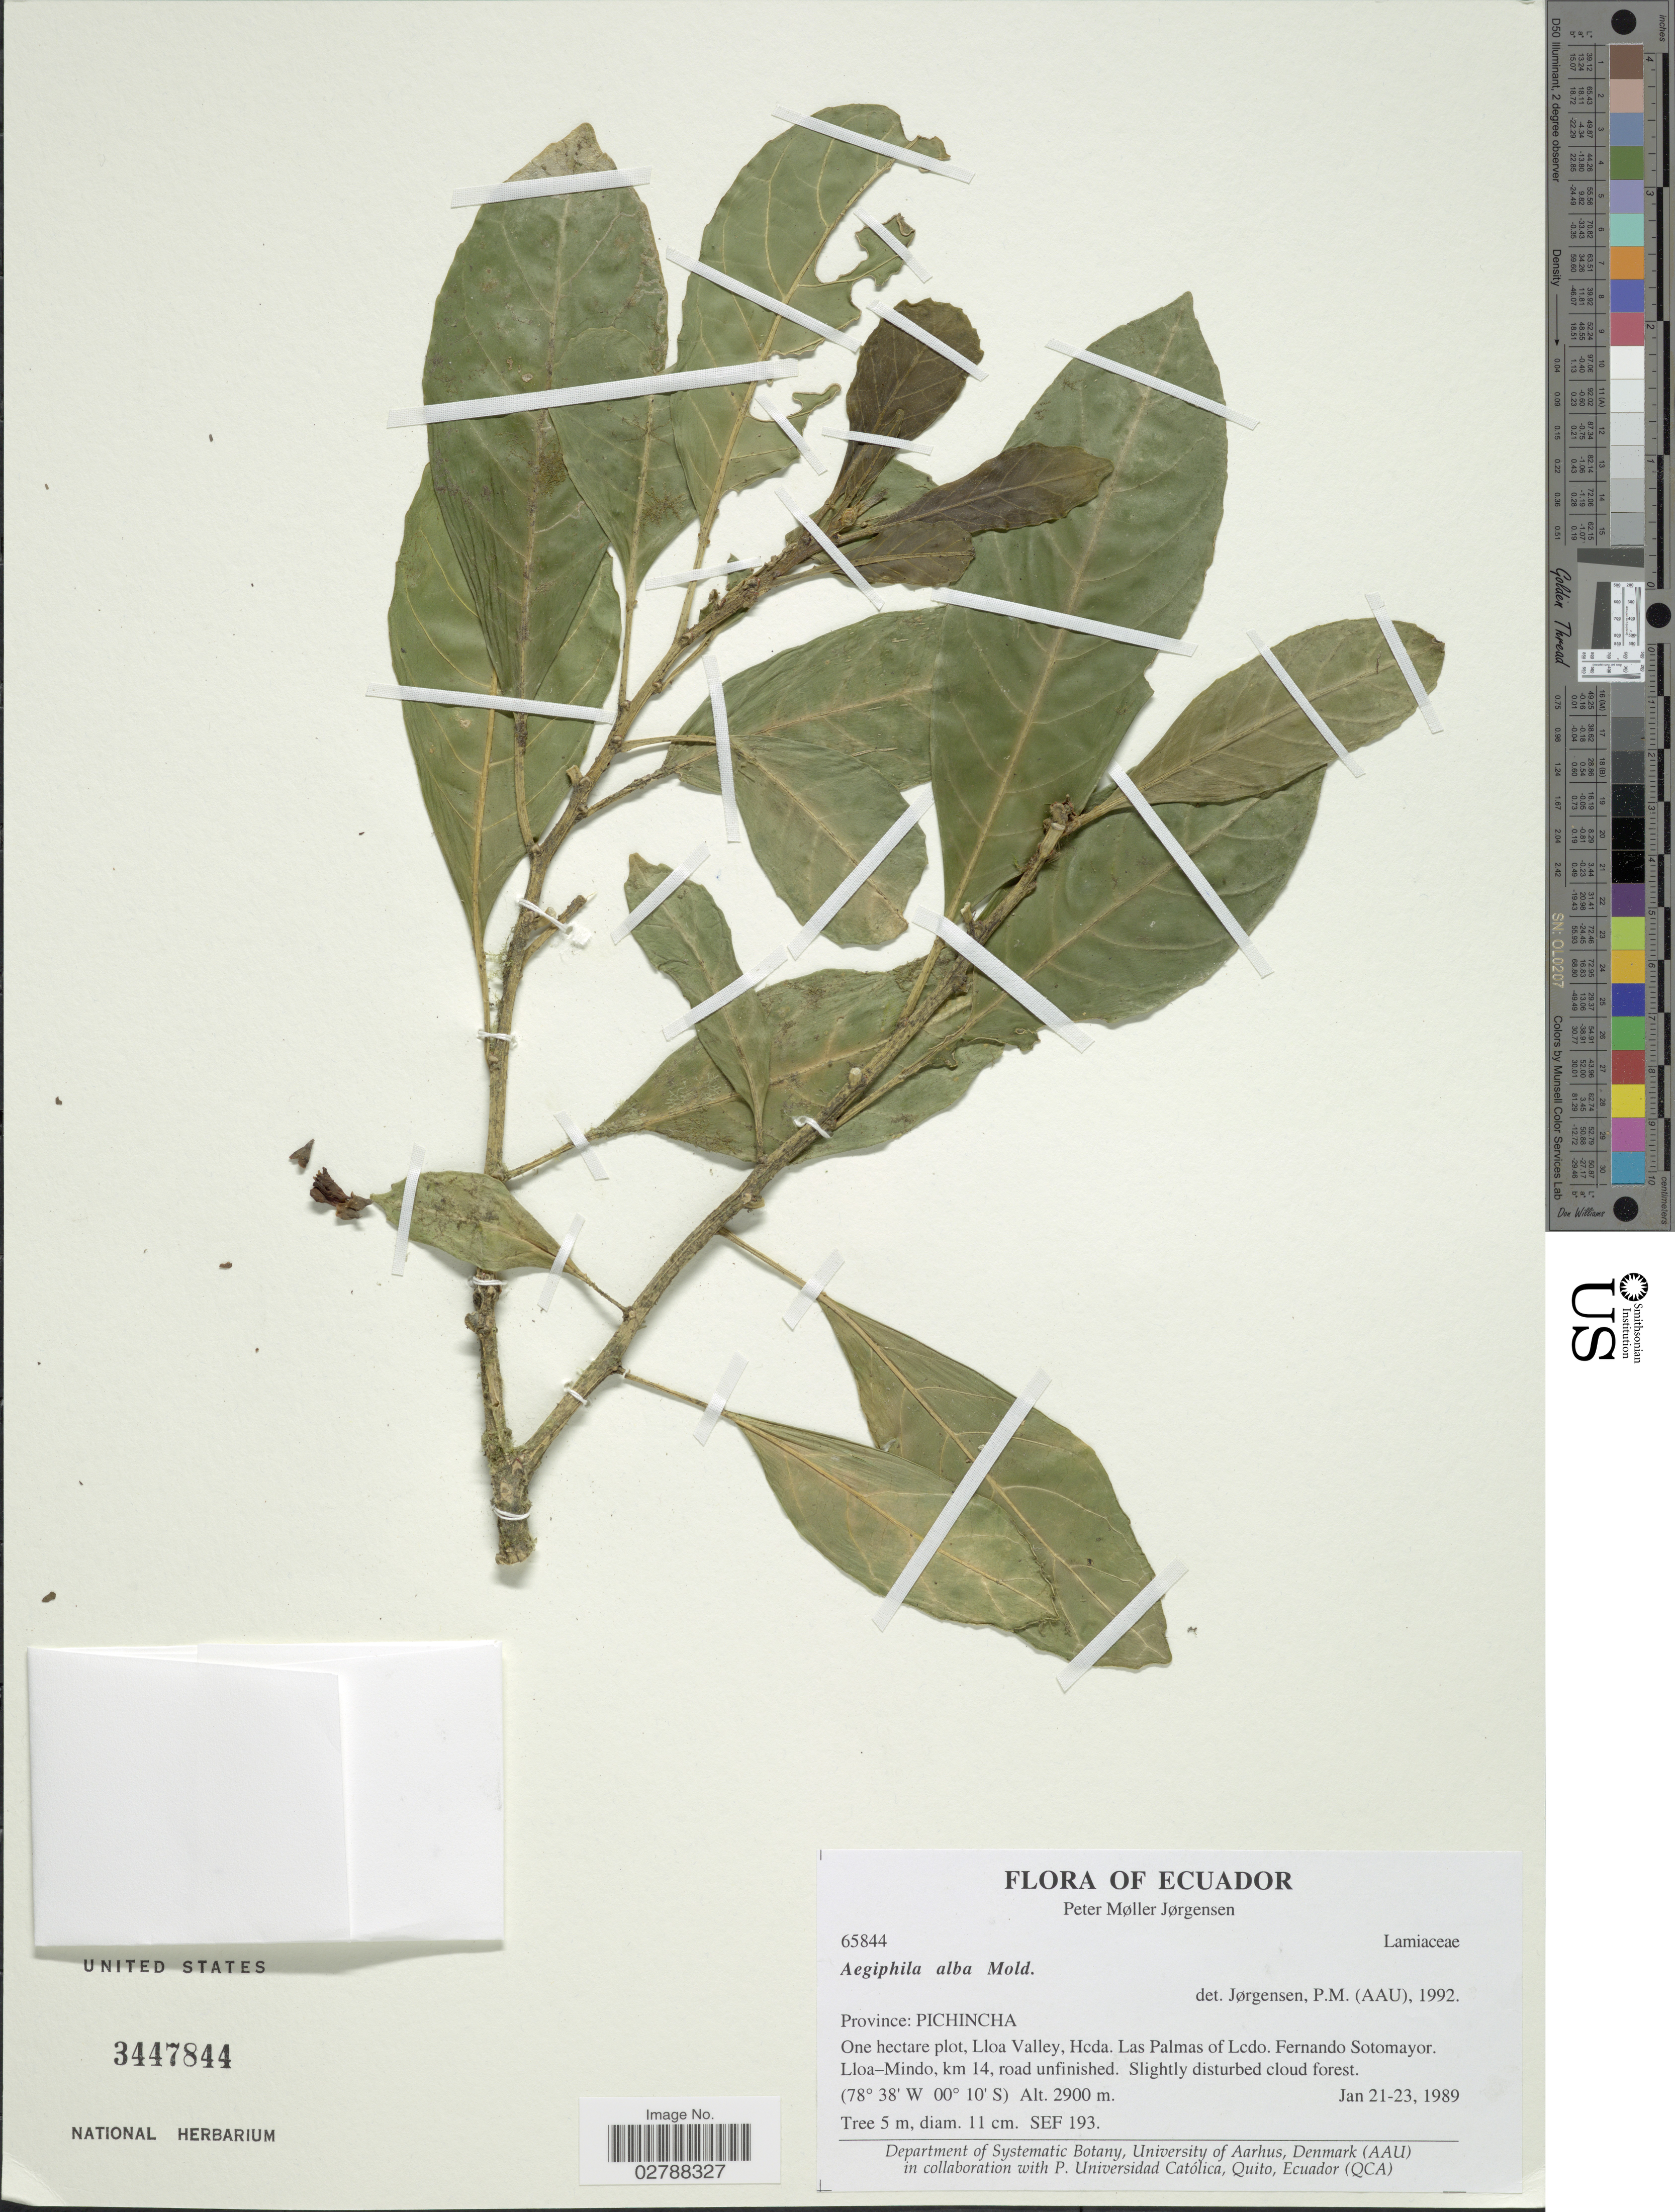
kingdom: Plantae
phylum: Tracheophyta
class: Magnoliopsida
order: Lamiales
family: Lamiaceae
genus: Aegiphila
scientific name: Aegiphila alba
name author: Moldenke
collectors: P. M. Jørgensen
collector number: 65844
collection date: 1989-01-21/1989-01-23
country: Ecuador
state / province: Pichincha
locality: Province: Pichincha, One hectare plot, Lloa Valley, Hcda. Las Palmas of Lcdo. Fernando Sotomayor. Lloa-Mindo, km 14, unfinished road.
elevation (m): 2900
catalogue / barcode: US 3447844